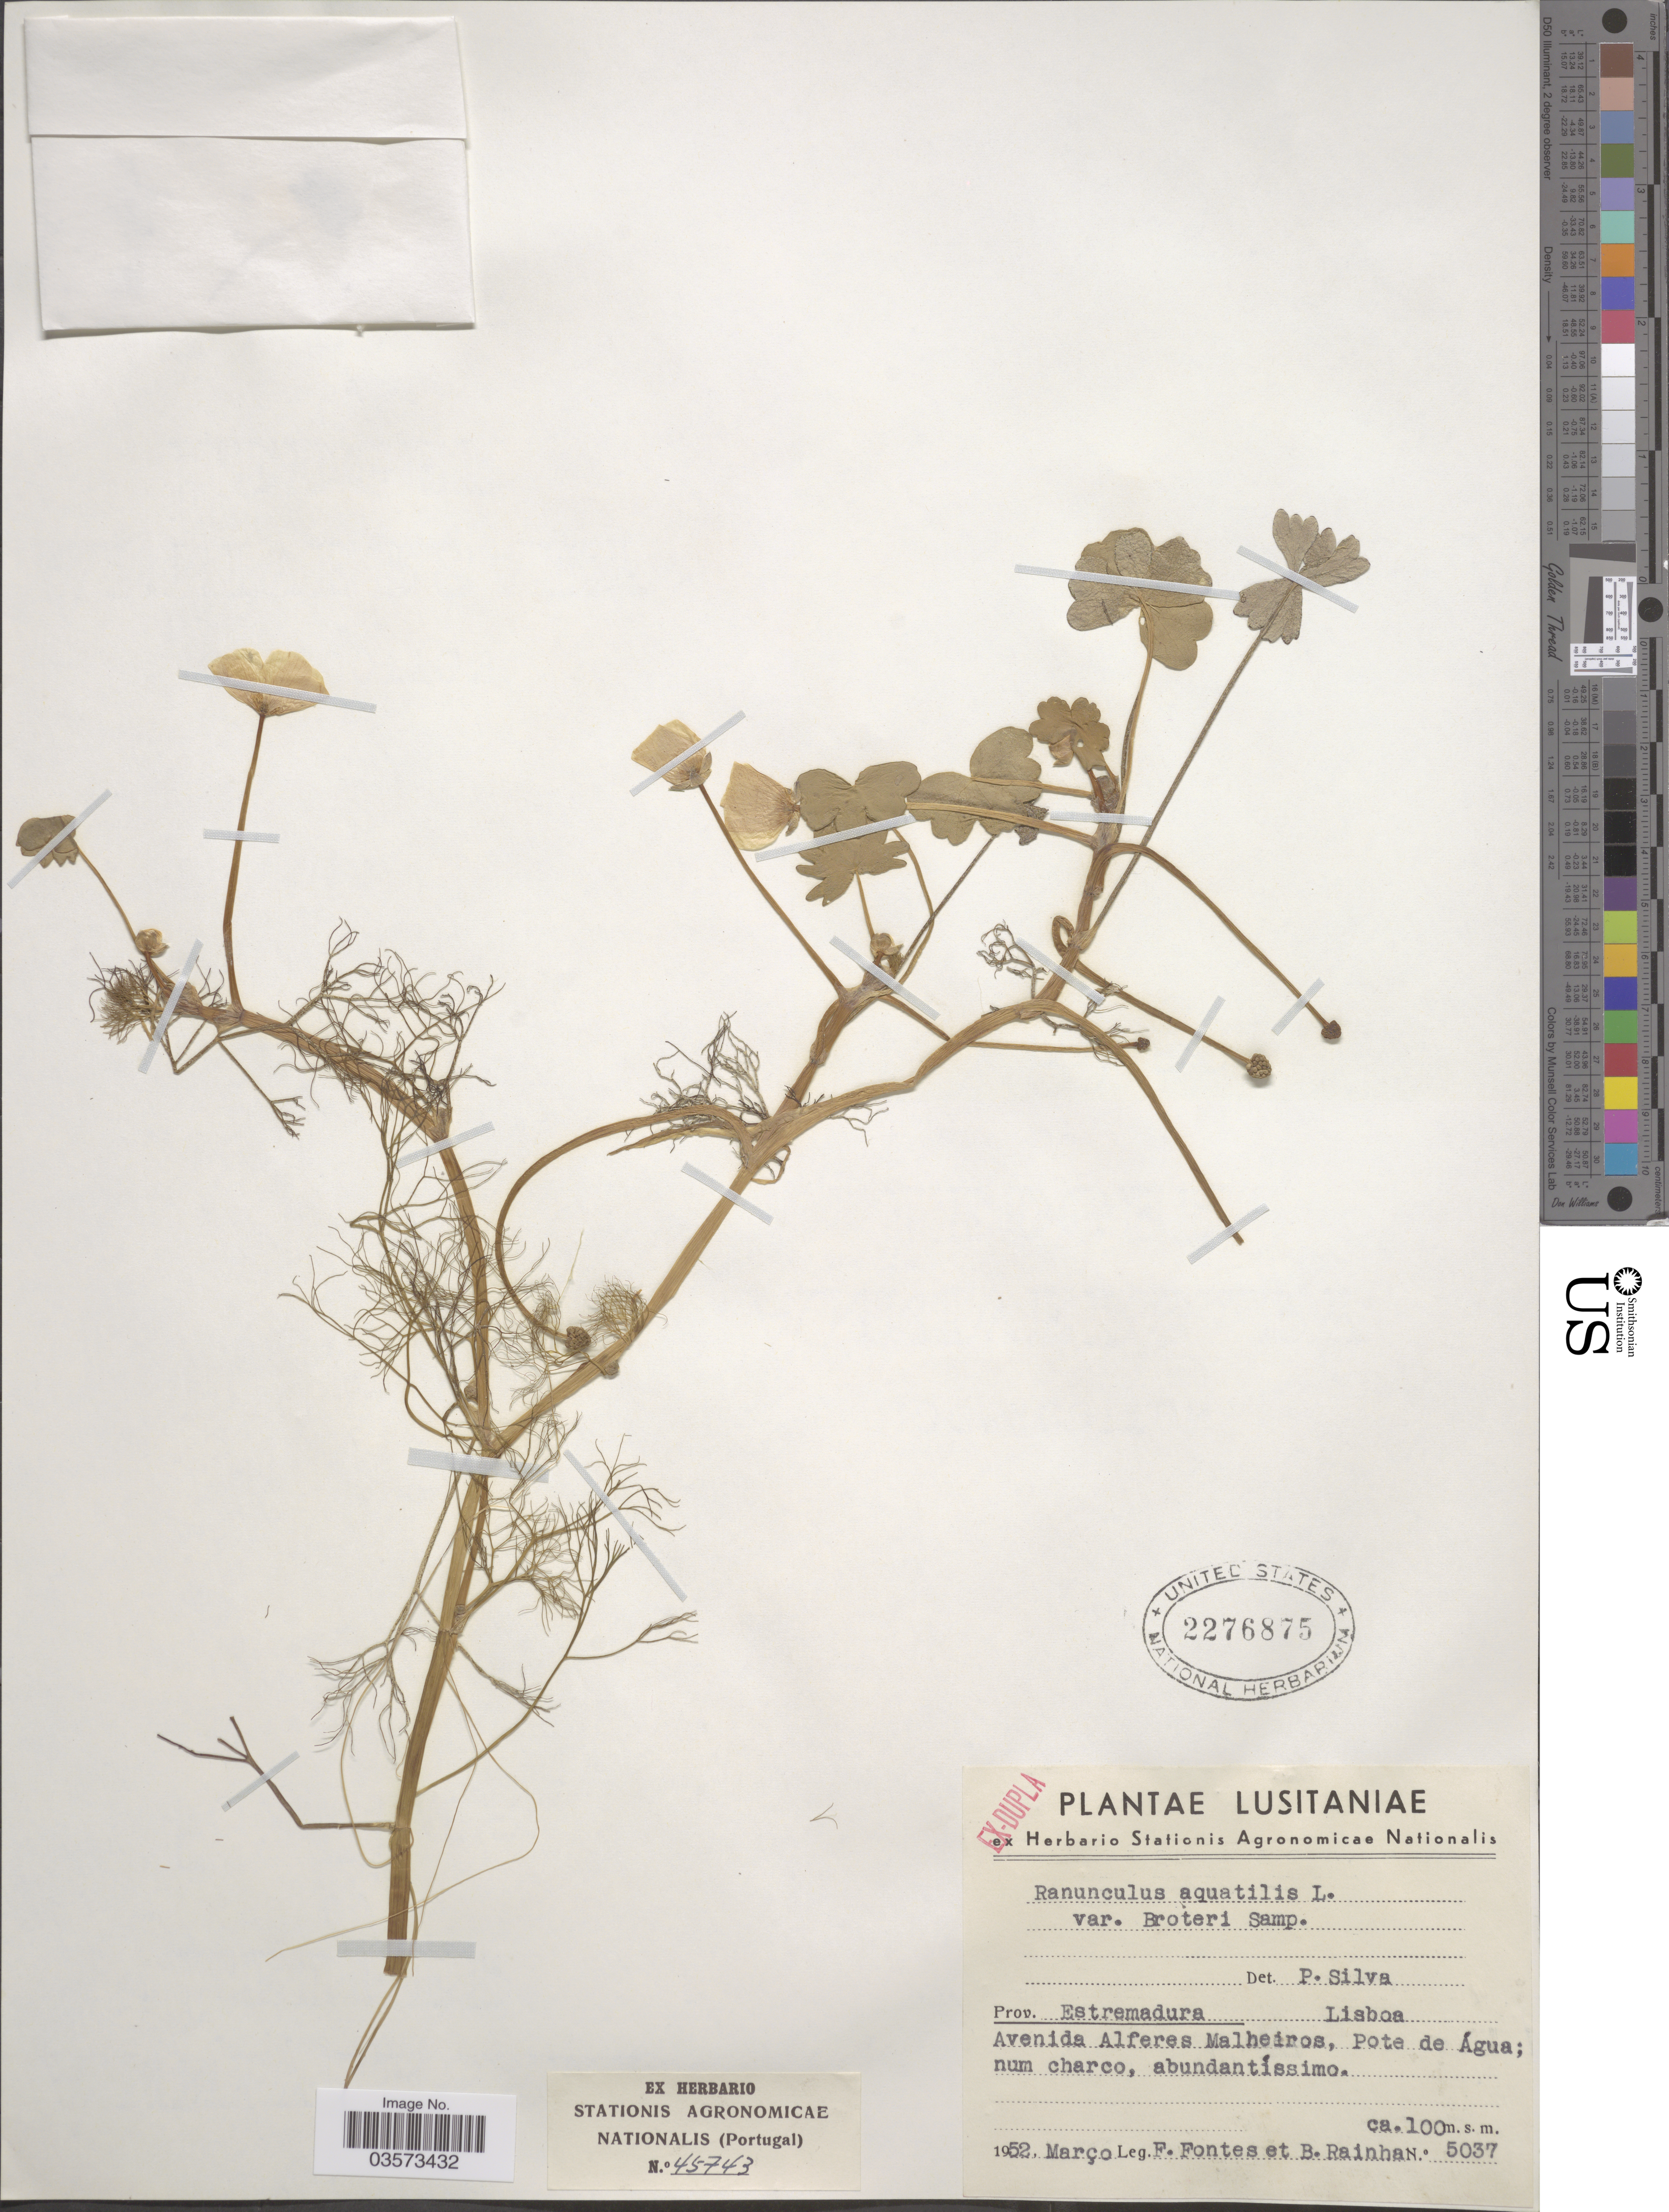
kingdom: Plantae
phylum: Tracheophyta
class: Magnoliopsida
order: Ranunculales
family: Ranunculaceae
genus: Ranunculus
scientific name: Ranunculus aquatilis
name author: L.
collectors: Fontes, F. & B. Rainha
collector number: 5037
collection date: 1952-03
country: Portugal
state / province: Lisboa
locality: Lusitaniae. Prov. Estremadur. Avenida Alferes Malheiros, Pote de Água.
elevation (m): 100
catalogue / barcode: US 2276875